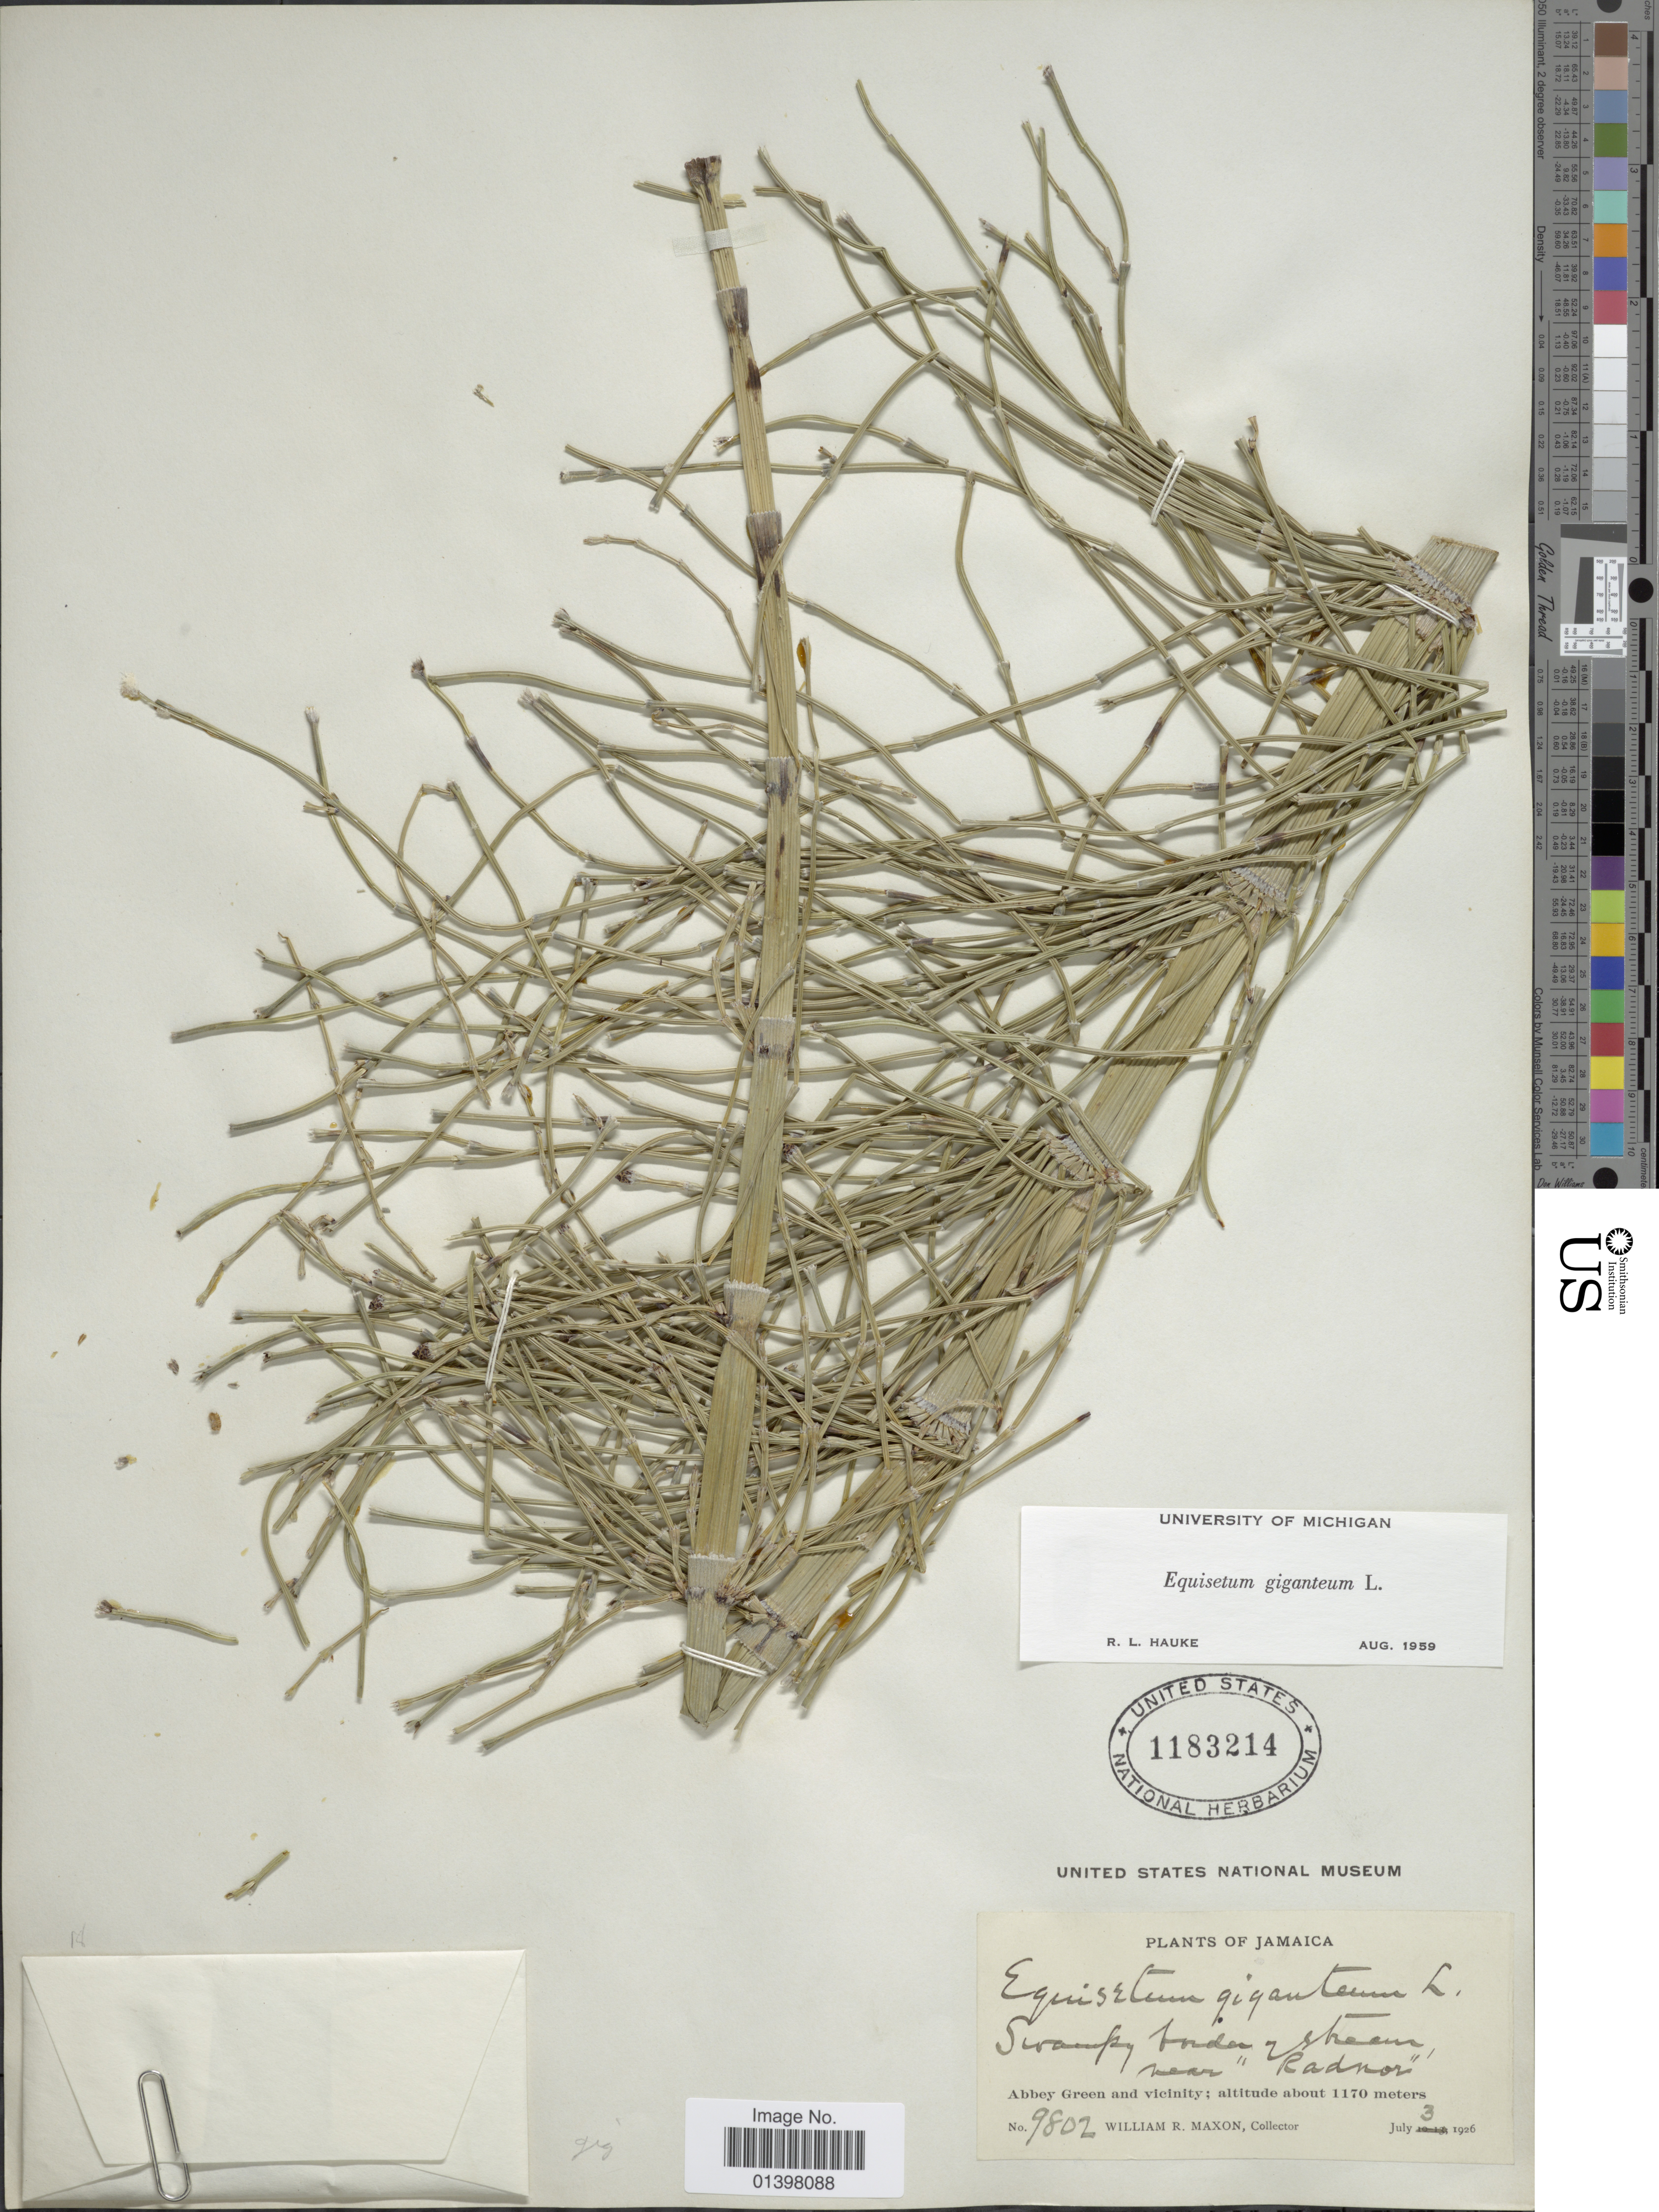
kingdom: Plantae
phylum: Tracheophyta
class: Polypodiopsida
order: Equisetales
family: Equisetaceae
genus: Equisetum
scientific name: Equisetum giganteum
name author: L.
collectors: W. R. Maxon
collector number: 9802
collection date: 1926-07-03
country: Jamaica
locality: Swampy border of stream near "Radnor" Abbey Green and vicinity.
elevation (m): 1170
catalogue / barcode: US 1183214